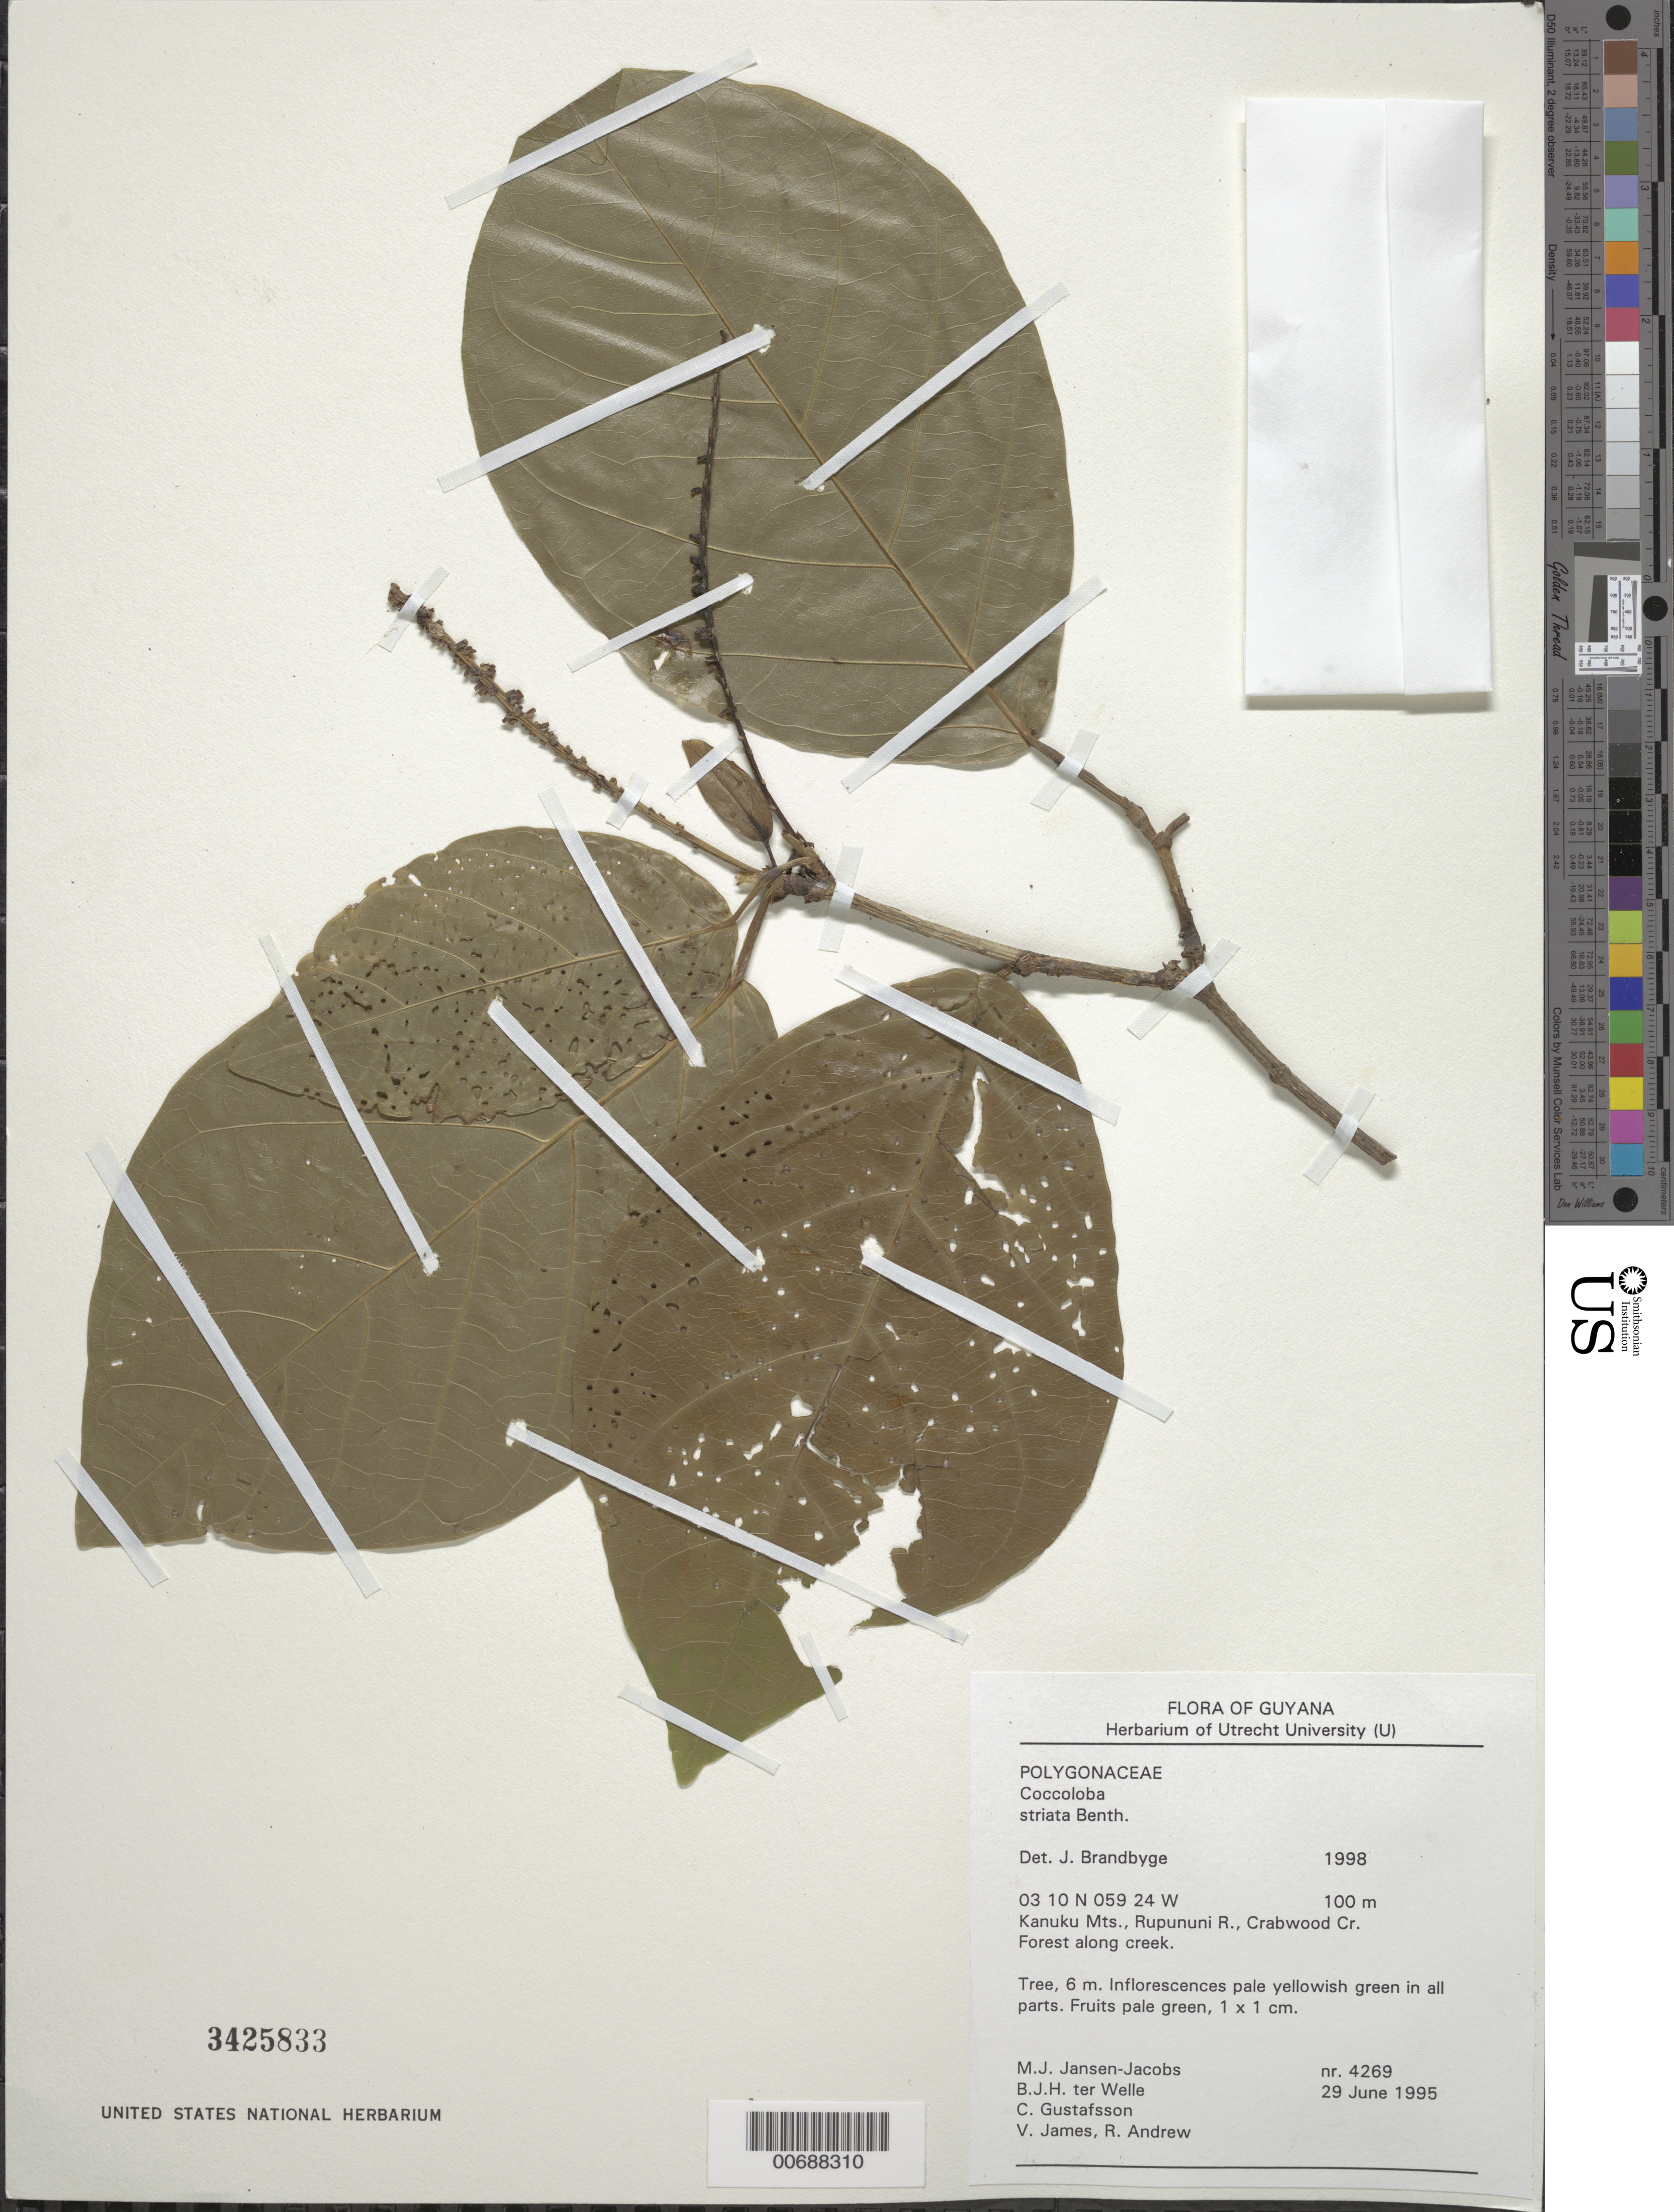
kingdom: Plantae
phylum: Tracheophyta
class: Magnoliopsida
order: Caryophyllales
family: Polygonaceae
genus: Coccoloba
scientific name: Coccoloba striata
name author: Benth.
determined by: Brandbyge, J.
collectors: M. J. Jansen-Jacobs, B. Welle, C. G. Gustafsson, V. James & R. Andrew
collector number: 4269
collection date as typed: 29-Jun-95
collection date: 1995-06-29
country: Guyana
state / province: U. Takutu-U. Essequibo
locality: Crabwood Creek, Rupununi River, Kanuku Mts.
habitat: Forest along creek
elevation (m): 100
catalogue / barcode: US 3425833